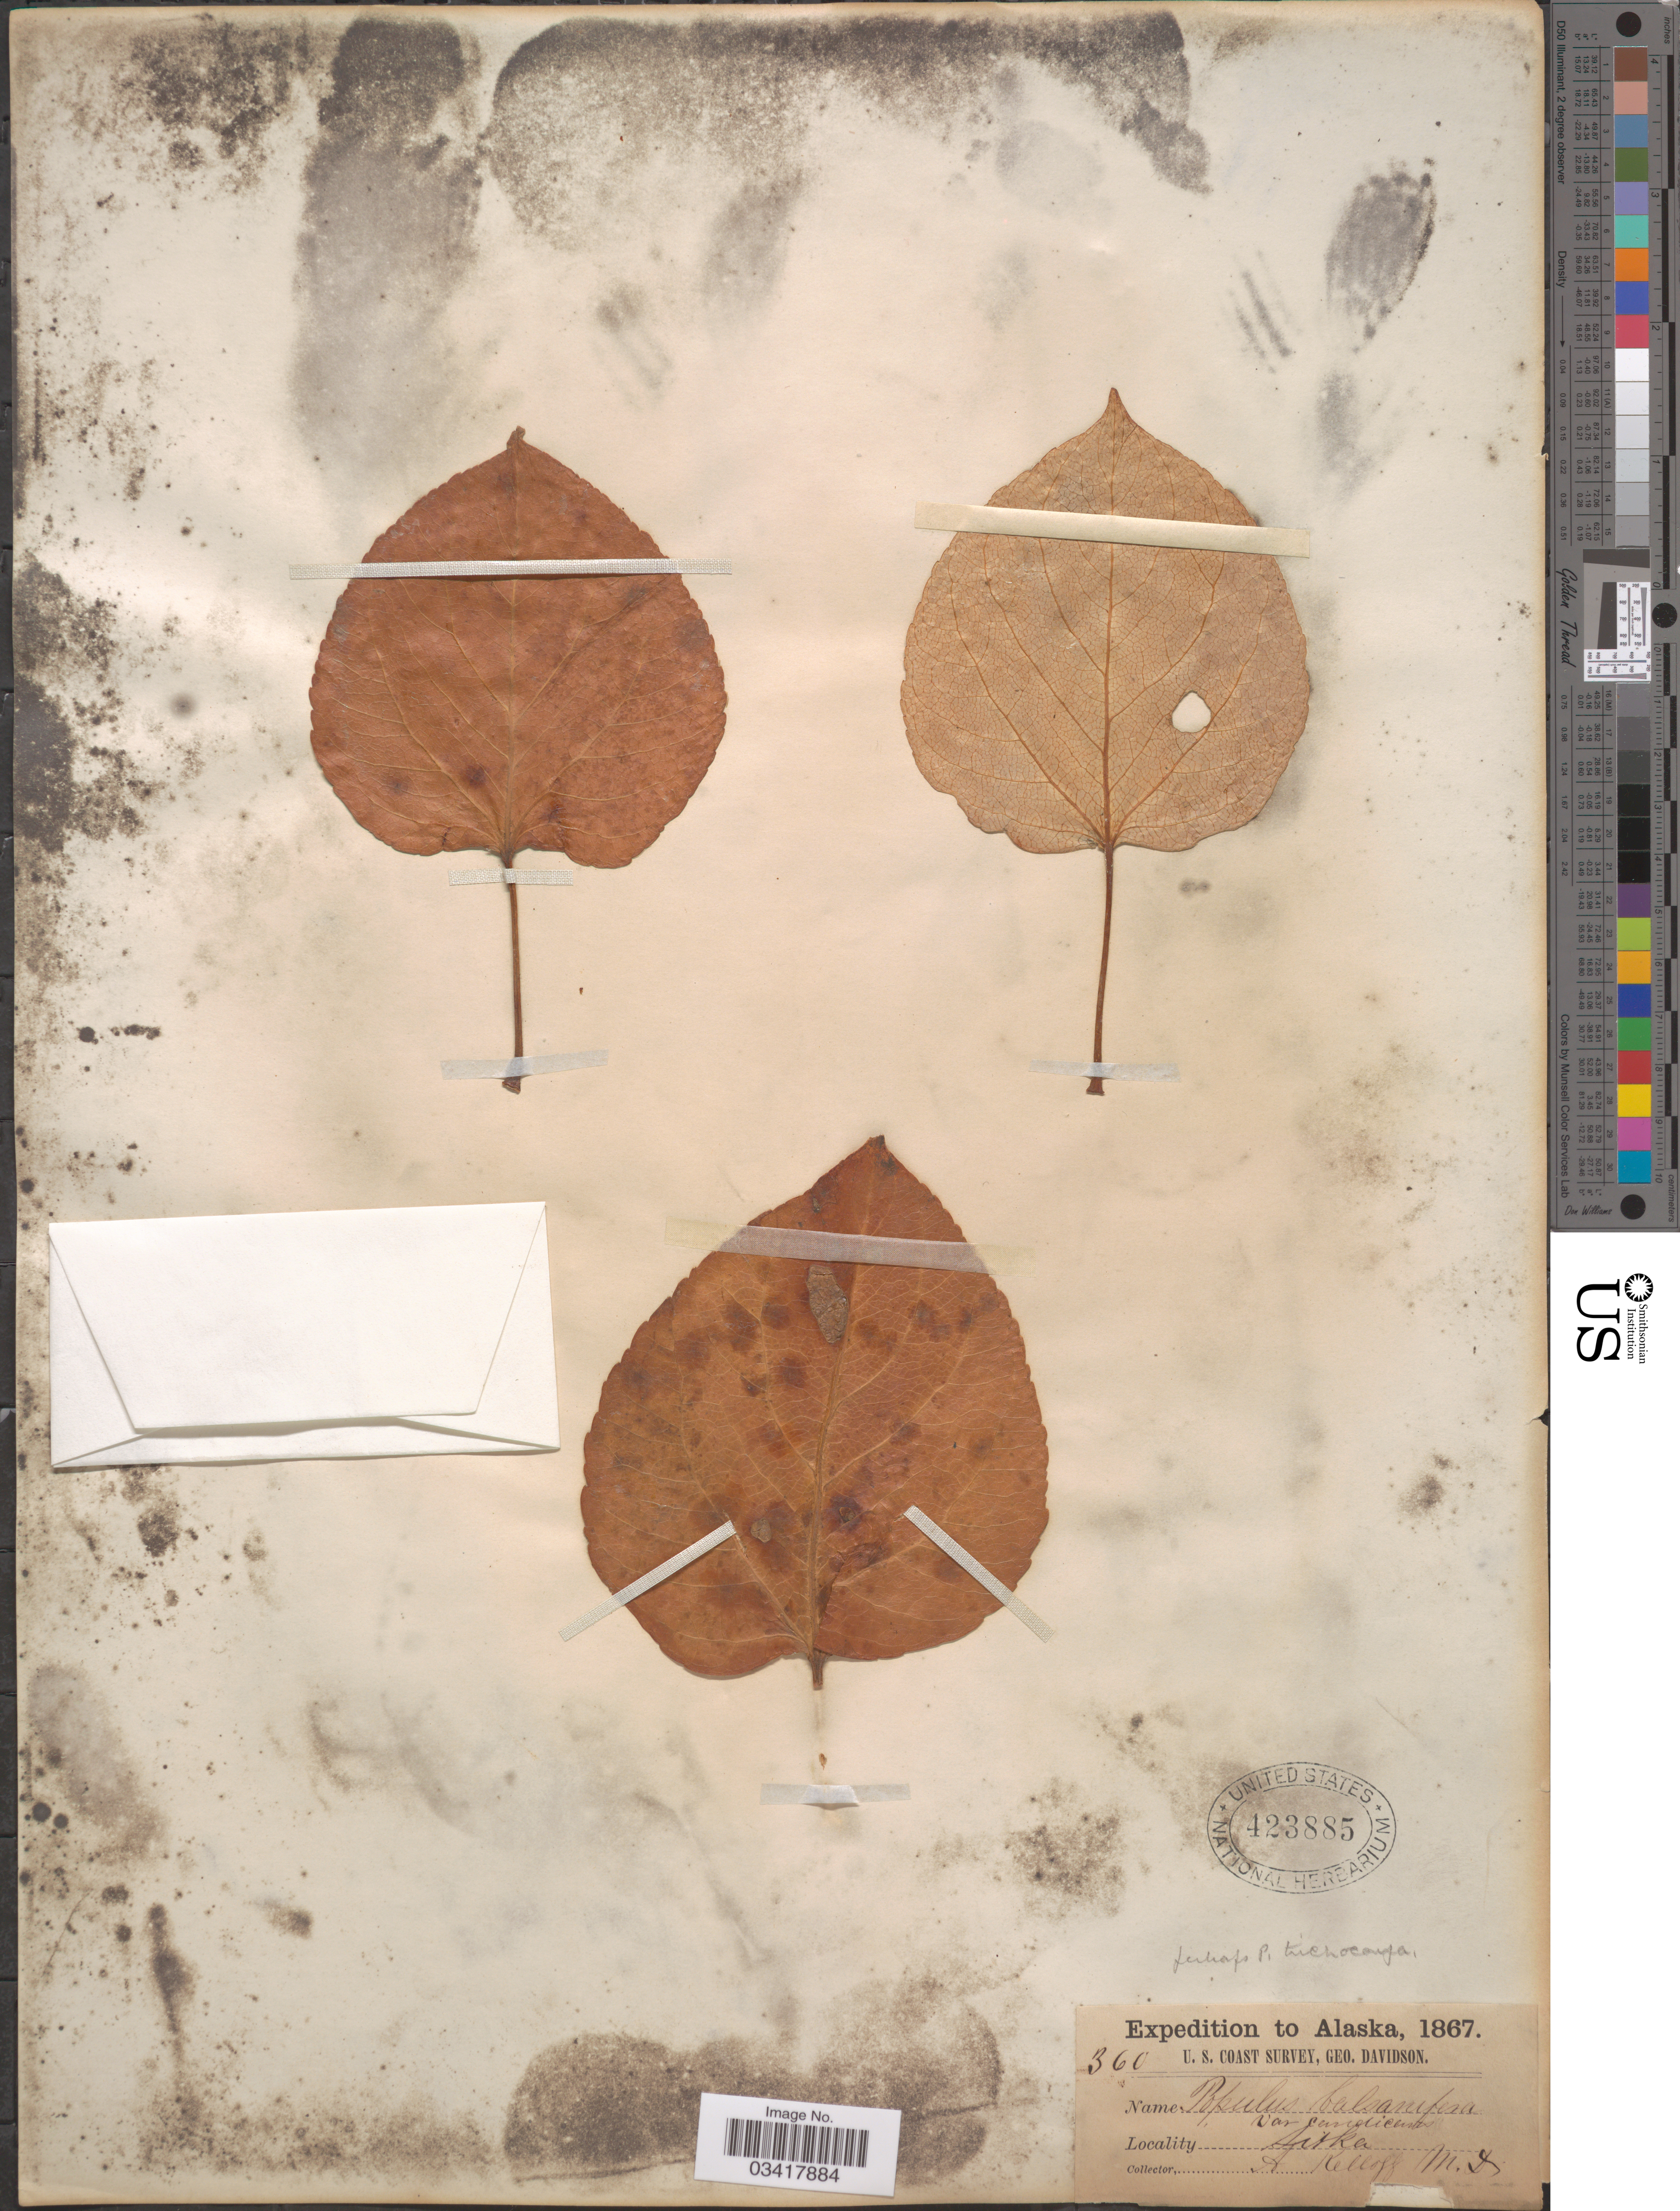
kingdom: Plantae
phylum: Tracheophyta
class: Magnoliopsida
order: Malpighiales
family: Salicaceae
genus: Populus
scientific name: Populus trichocarpa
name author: Torr. & A. Gray ex W. Hook.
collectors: A. Kellogg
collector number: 360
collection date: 1867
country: United States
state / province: Alaska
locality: Sitka.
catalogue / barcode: US 423885